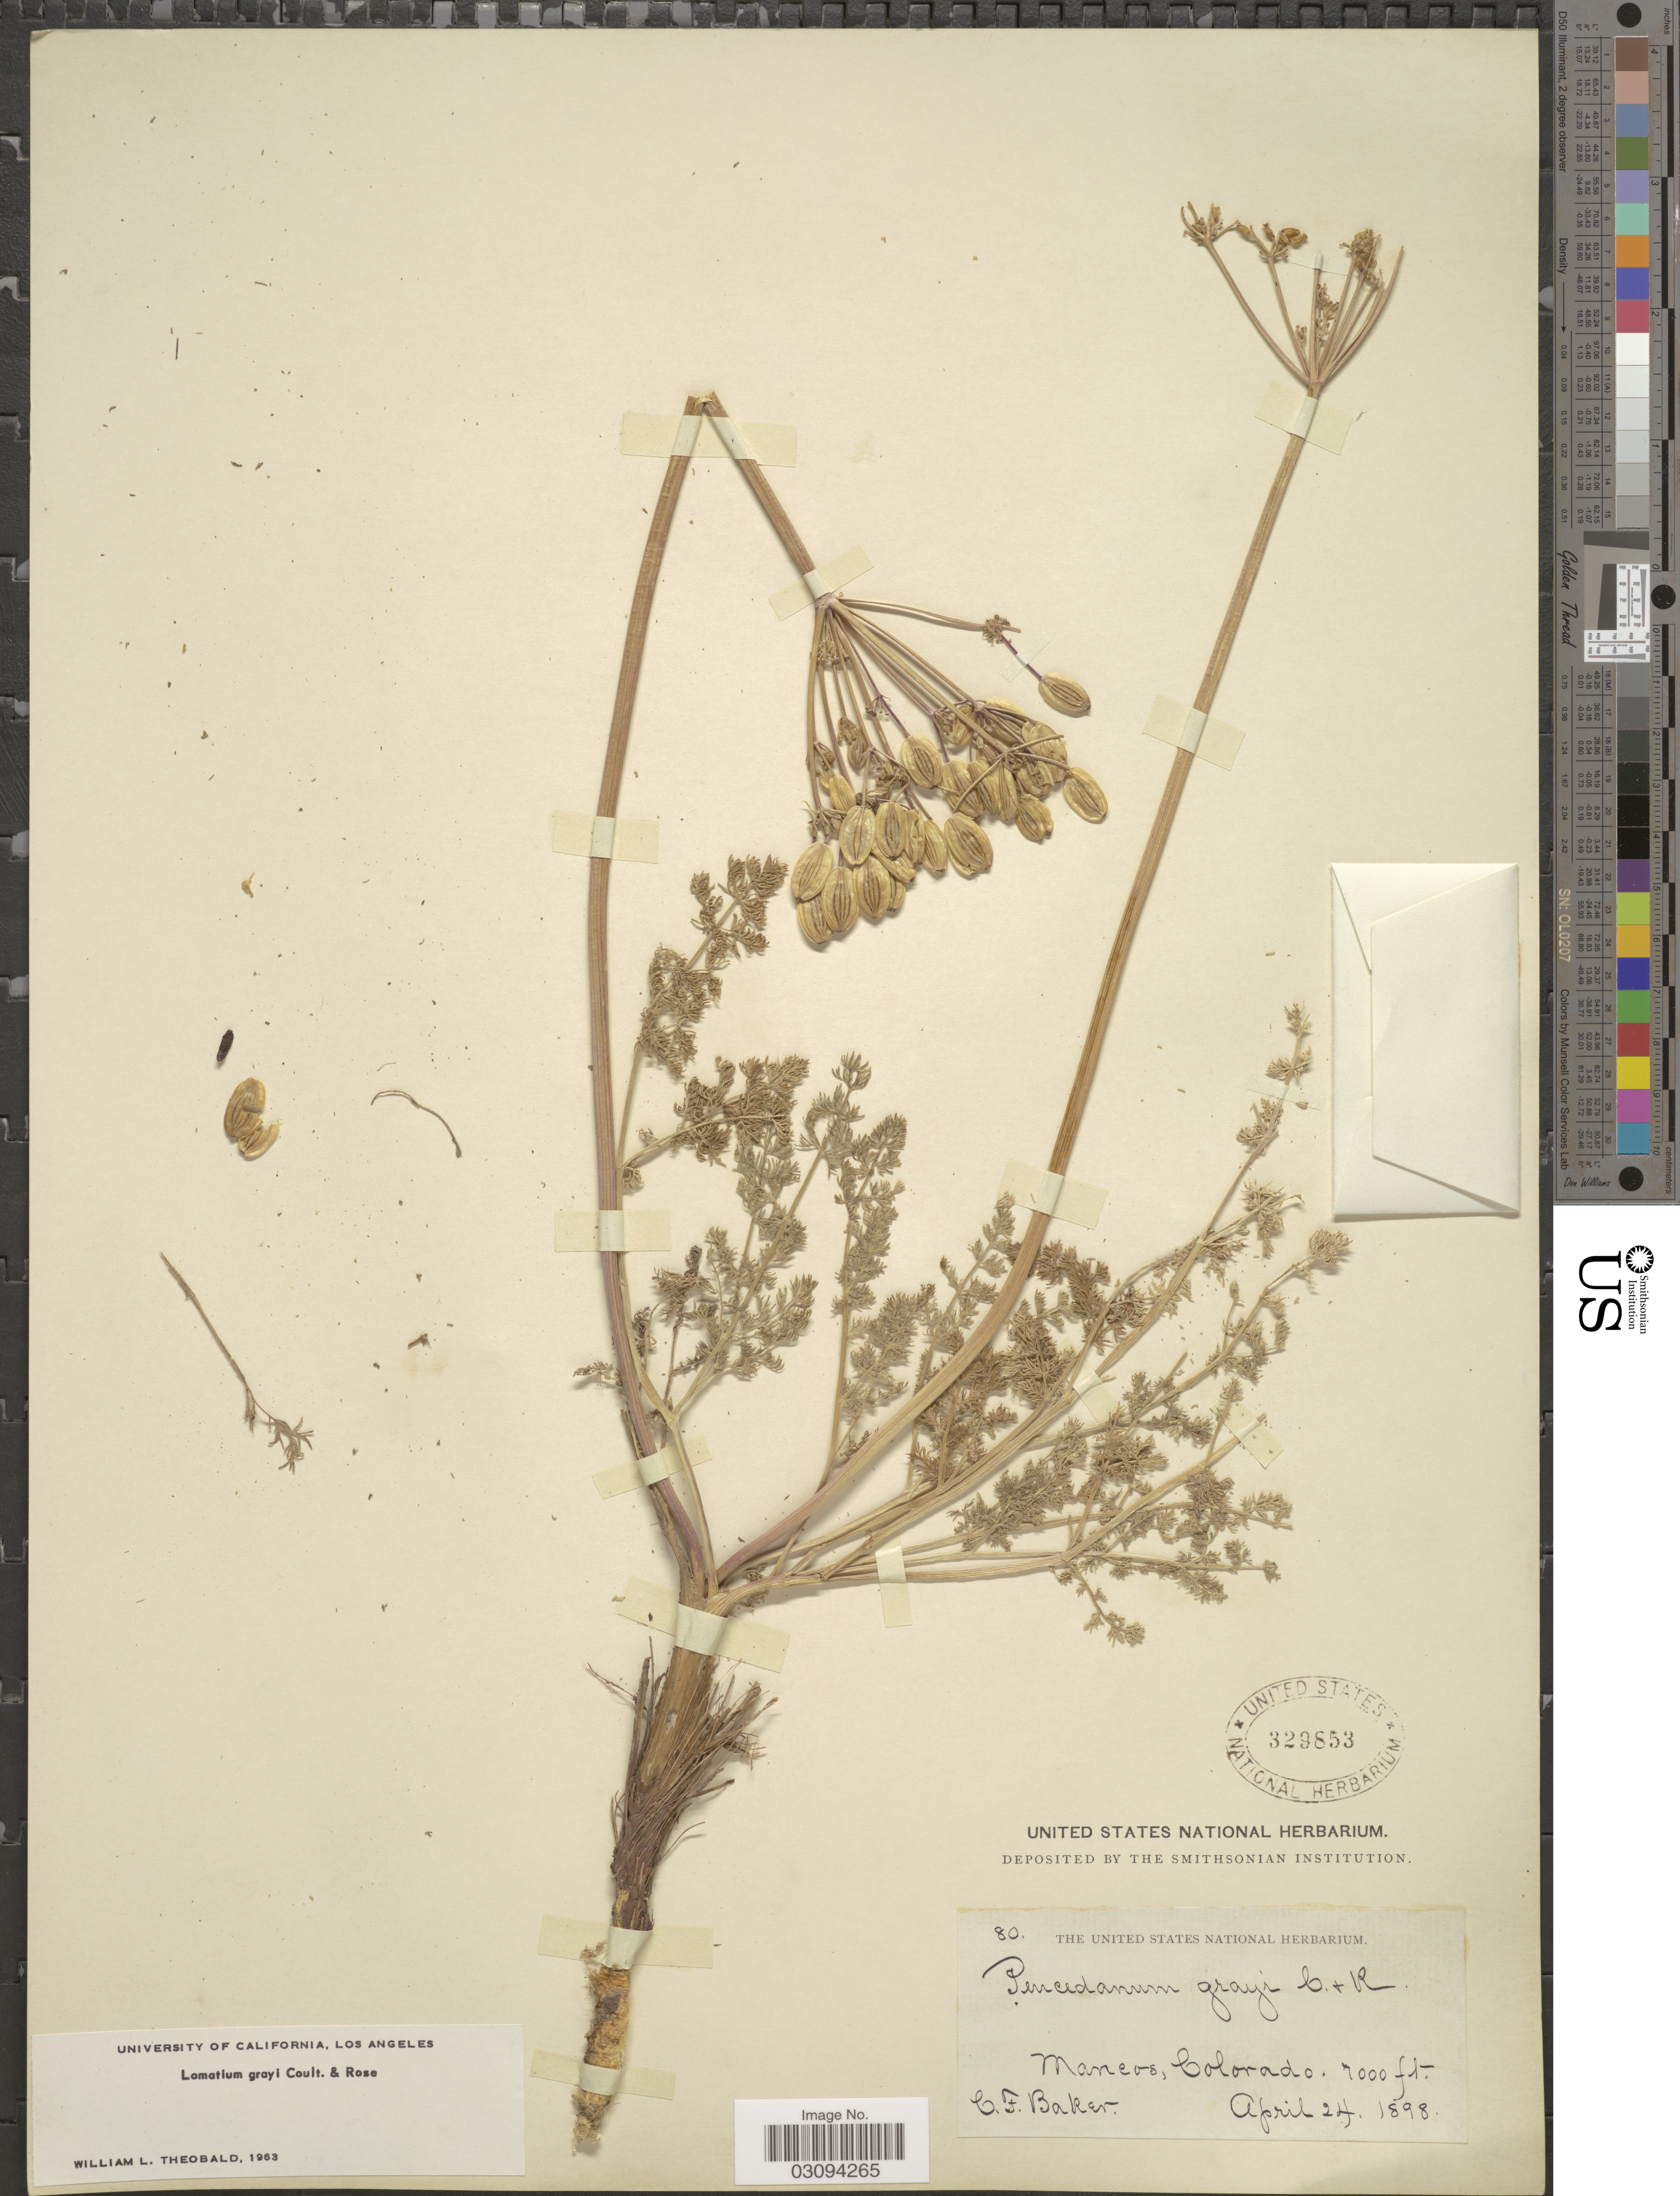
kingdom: Plantae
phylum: Tracheophyta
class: Magnoliopsida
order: Apiales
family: Apiaceae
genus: Lomatium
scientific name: Lomatium grayi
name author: (J.M. Coult. & Rose) J.M. Coult. & Rose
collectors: C. F. Baker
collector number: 80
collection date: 1898-04-24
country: United States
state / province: Colorado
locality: Mancos.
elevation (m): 2134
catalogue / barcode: US 329853